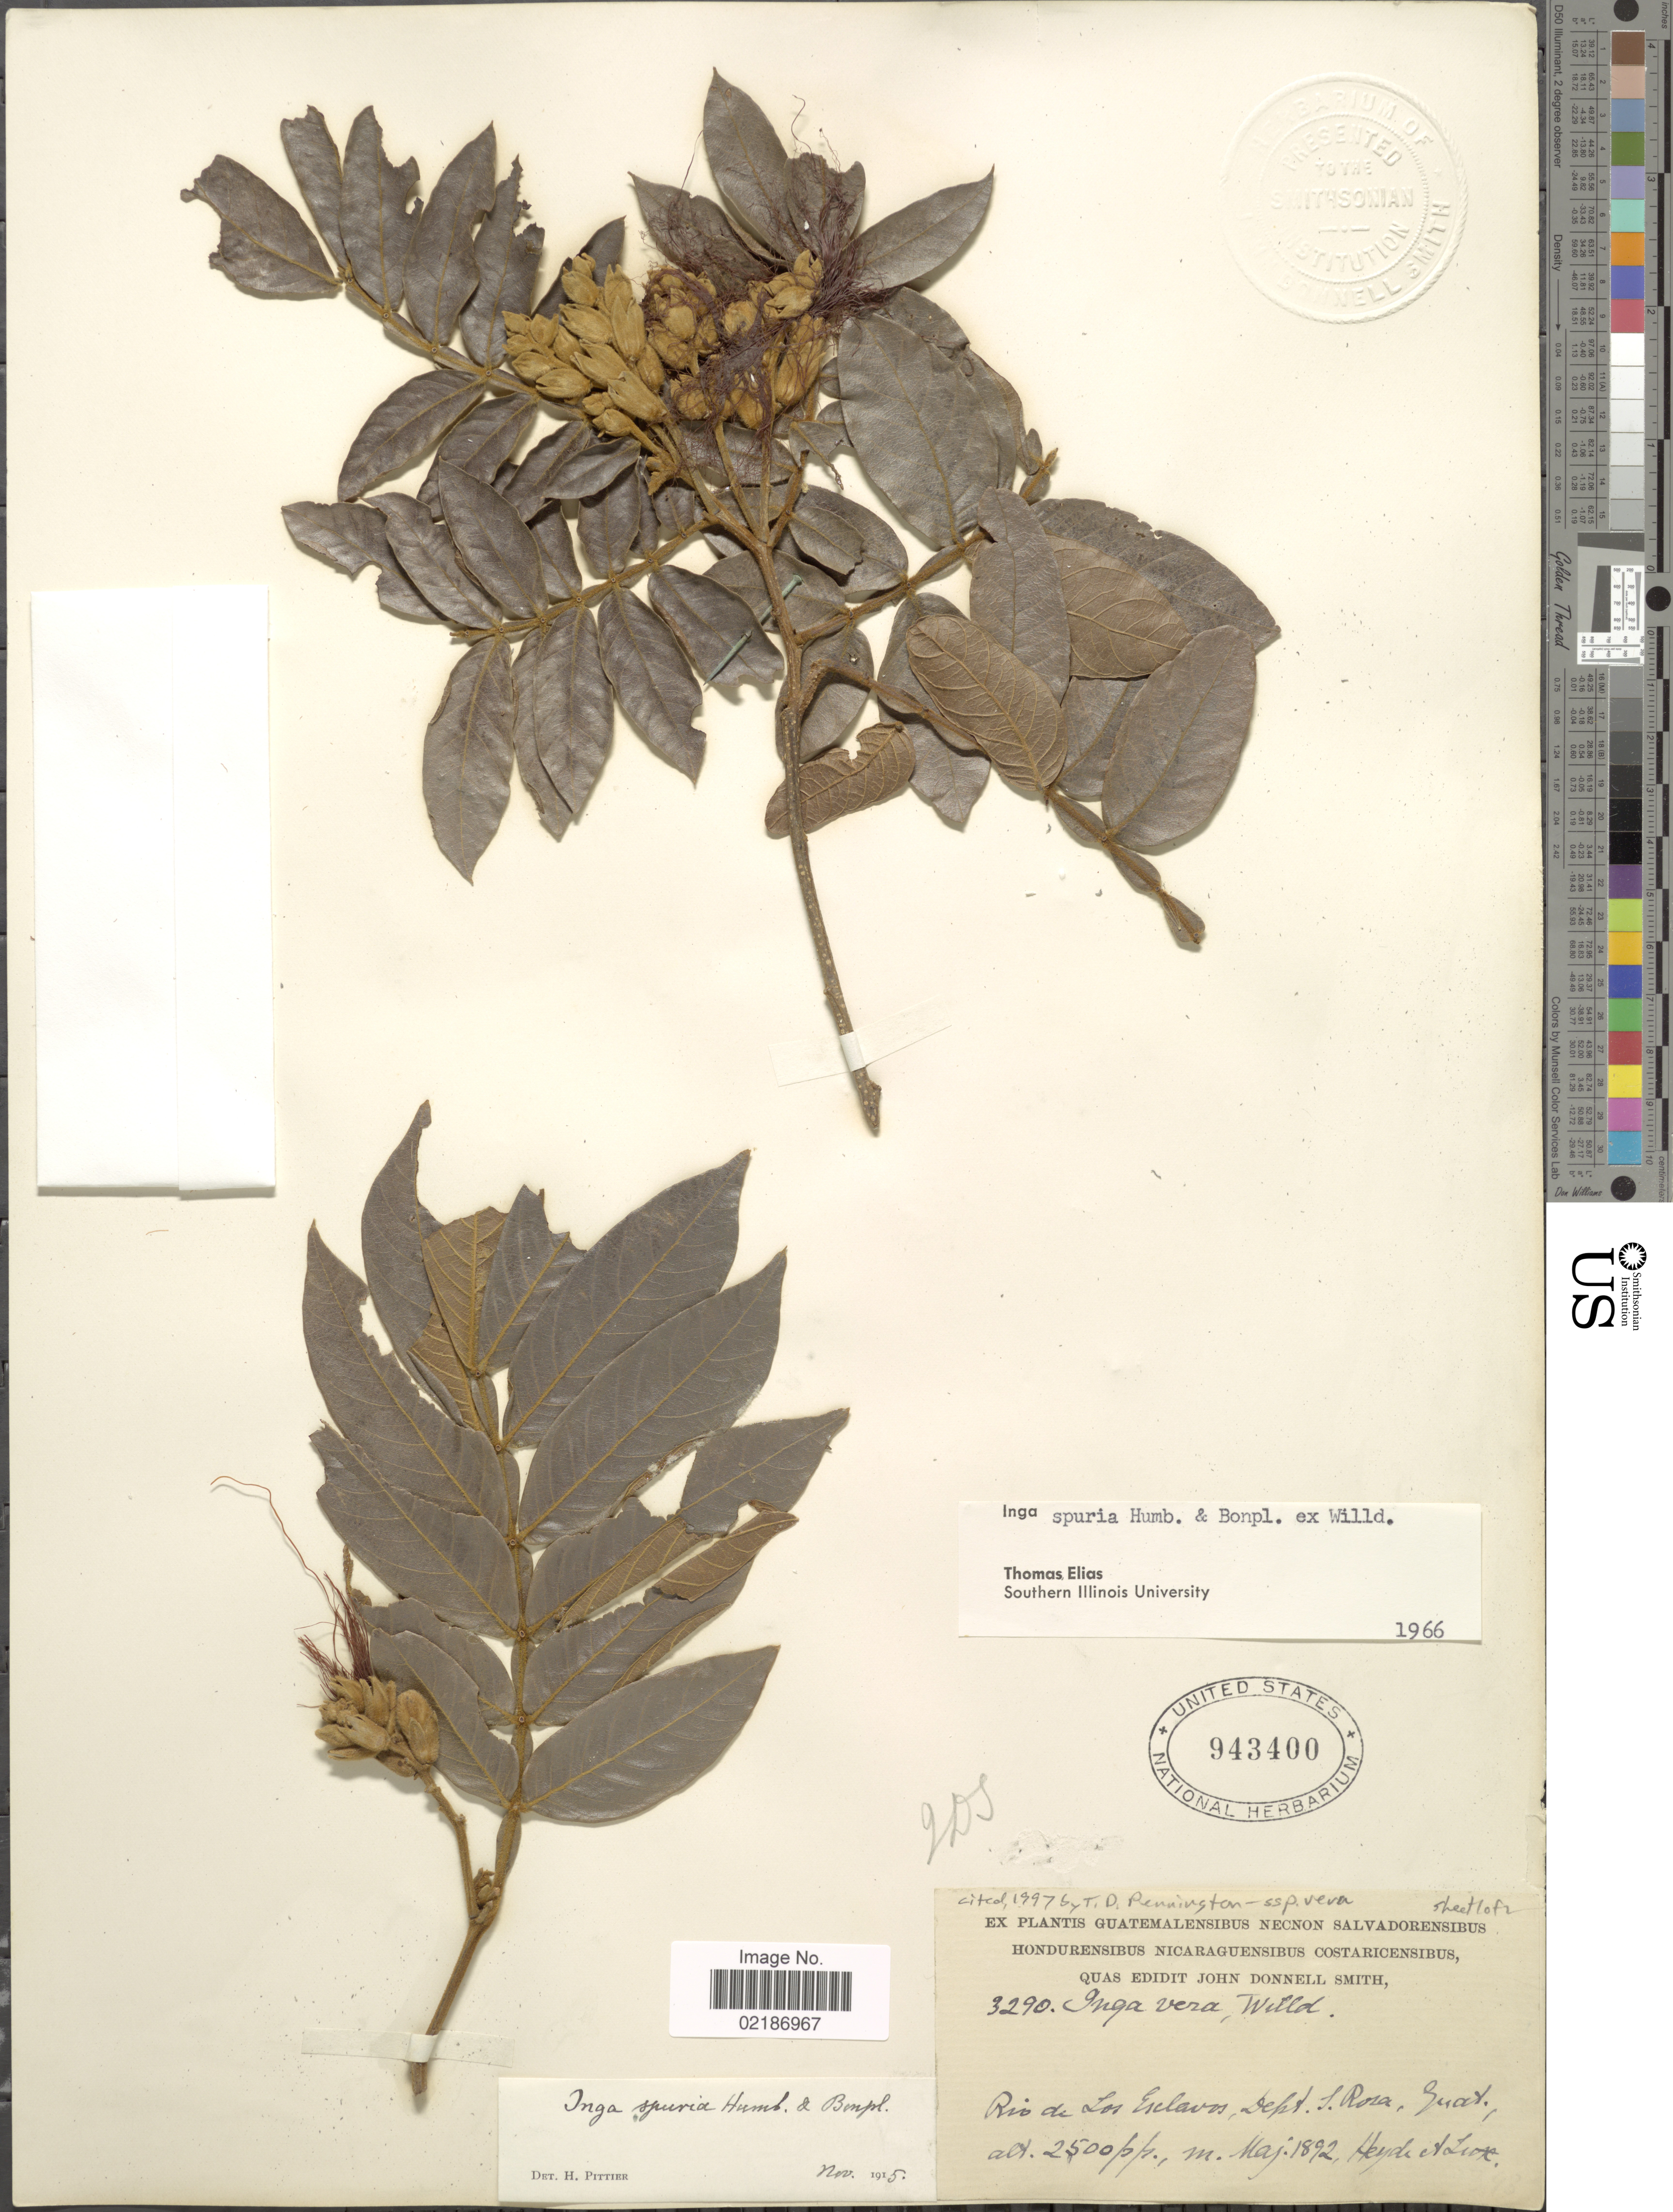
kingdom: Plantae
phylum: Tracheophyta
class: Magnoliopsida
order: Fabales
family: Fabaceae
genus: Inga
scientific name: Inga vera subsp. vera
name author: Willd.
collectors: Heyde & Lux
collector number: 3290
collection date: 1892-05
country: Guatemala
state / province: Santa Rosa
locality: Rio de Los Esclavos, Dept. S. Rosa, Guat.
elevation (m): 762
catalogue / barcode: US 943400